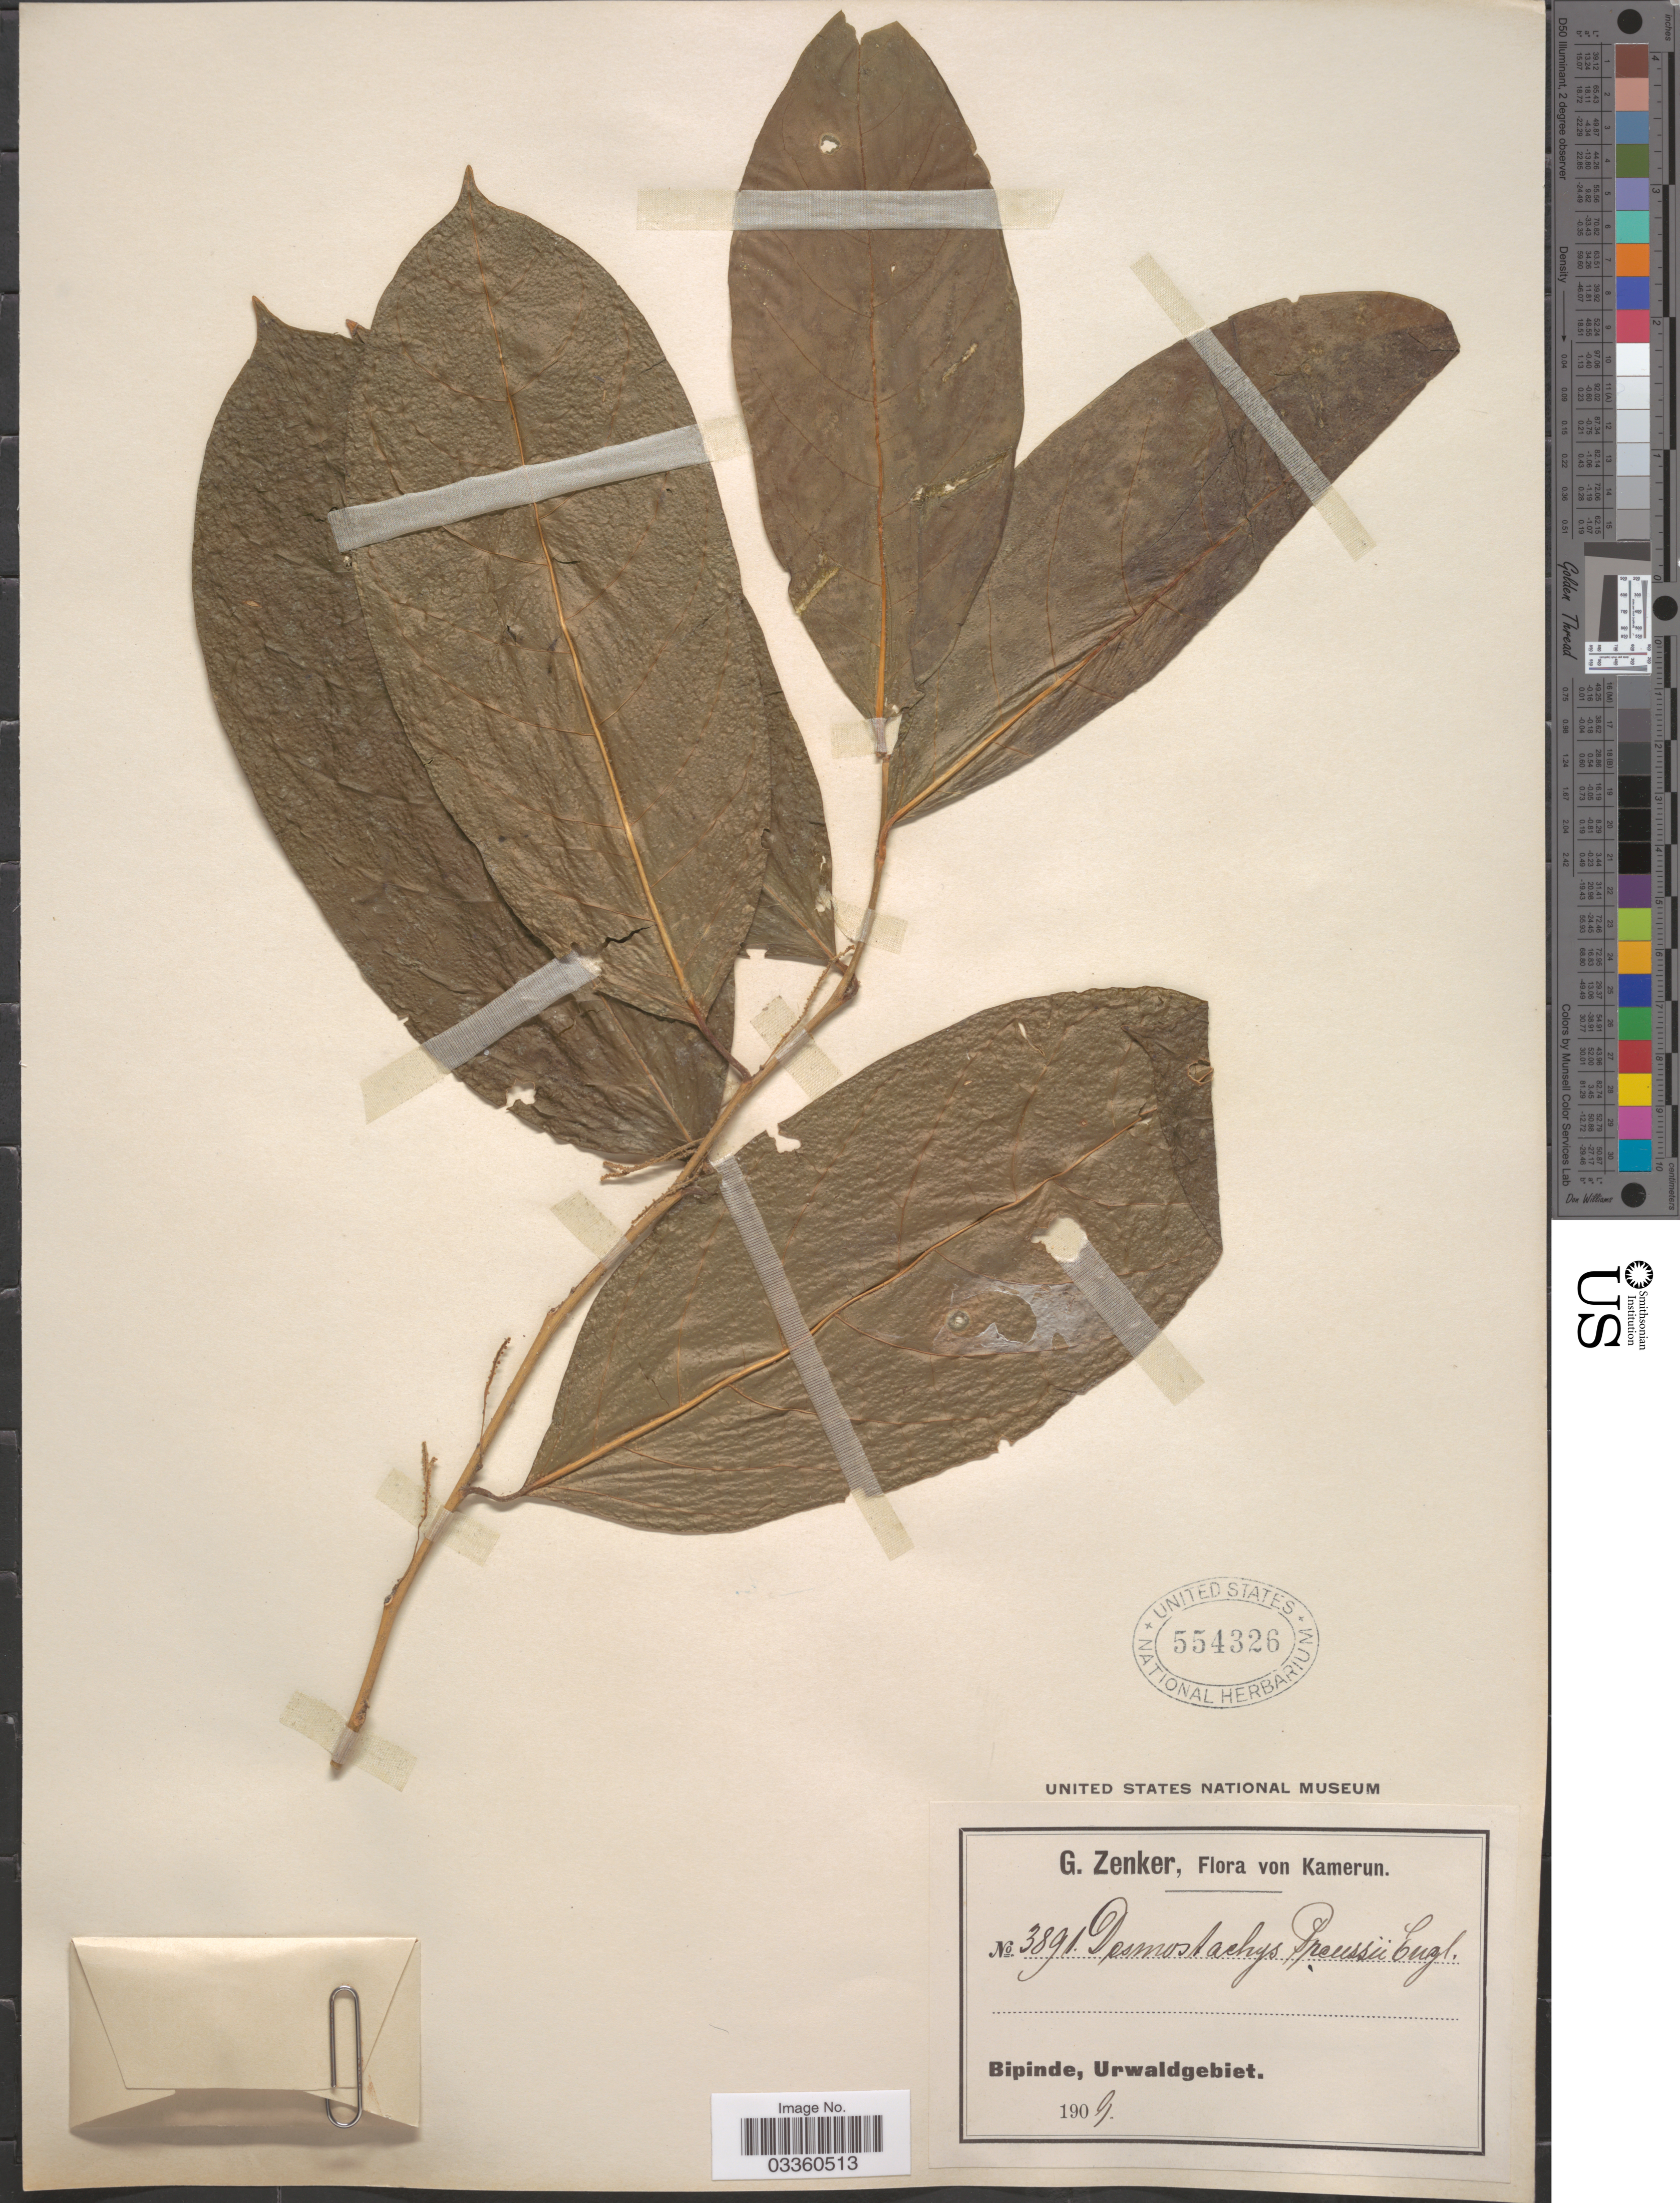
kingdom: Plantae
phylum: Tracheophyta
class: Magnoliopsida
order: Icacinales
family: Icacinaceae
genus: Vadensea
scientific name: Vadensea tenuifolia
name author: (Oliv.) Jongkind & O. Lachenaud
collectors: G. A. Zenker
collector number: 3891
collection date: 1909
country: Cameroon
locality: Kamerun. Bipinde, Urwaldgebiet.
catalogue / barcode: US 554326